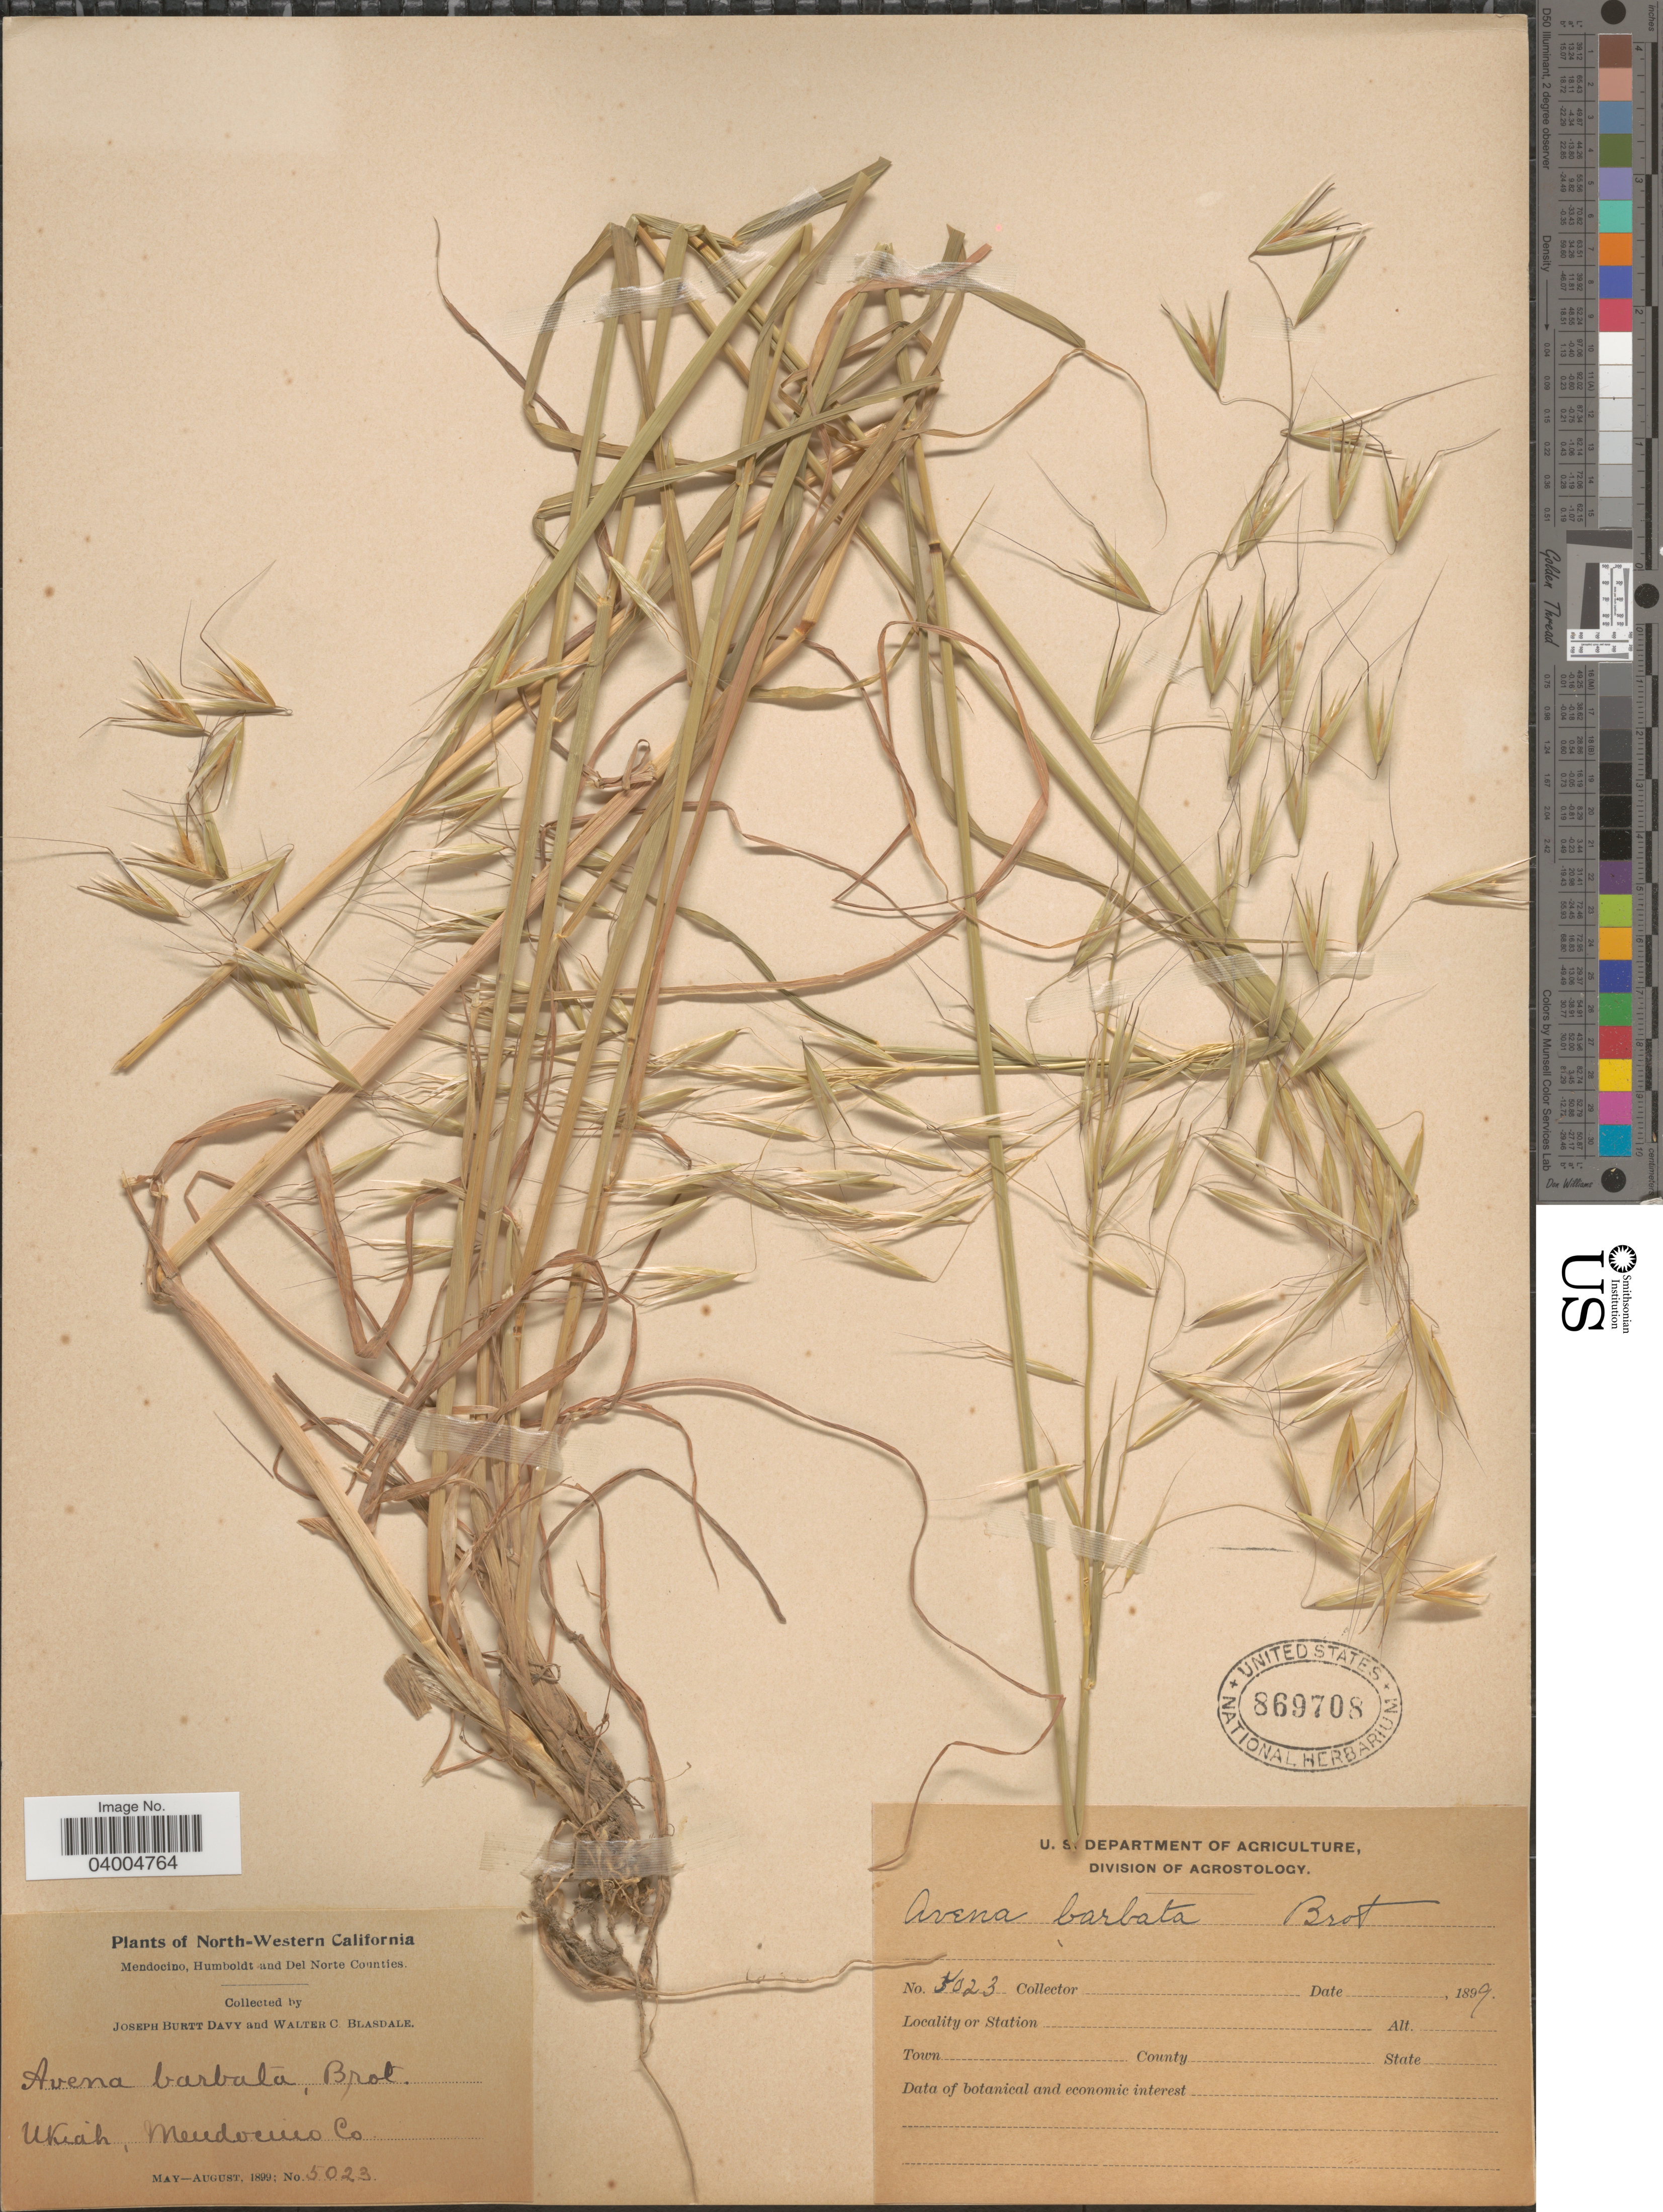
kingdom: Plantae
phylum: Tracheophyta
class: Liliopsida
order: Poales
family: Poaceae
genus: Avena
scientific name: Avena barbata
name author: Pott ex Link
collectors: J. Burtt Davy & W. Blasdale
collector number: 5023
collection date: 1899-05/1899-08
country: United States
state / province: California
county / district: Mendocino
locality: North-Western California. Ukiah, Mendocino County.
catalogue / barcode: US 869708